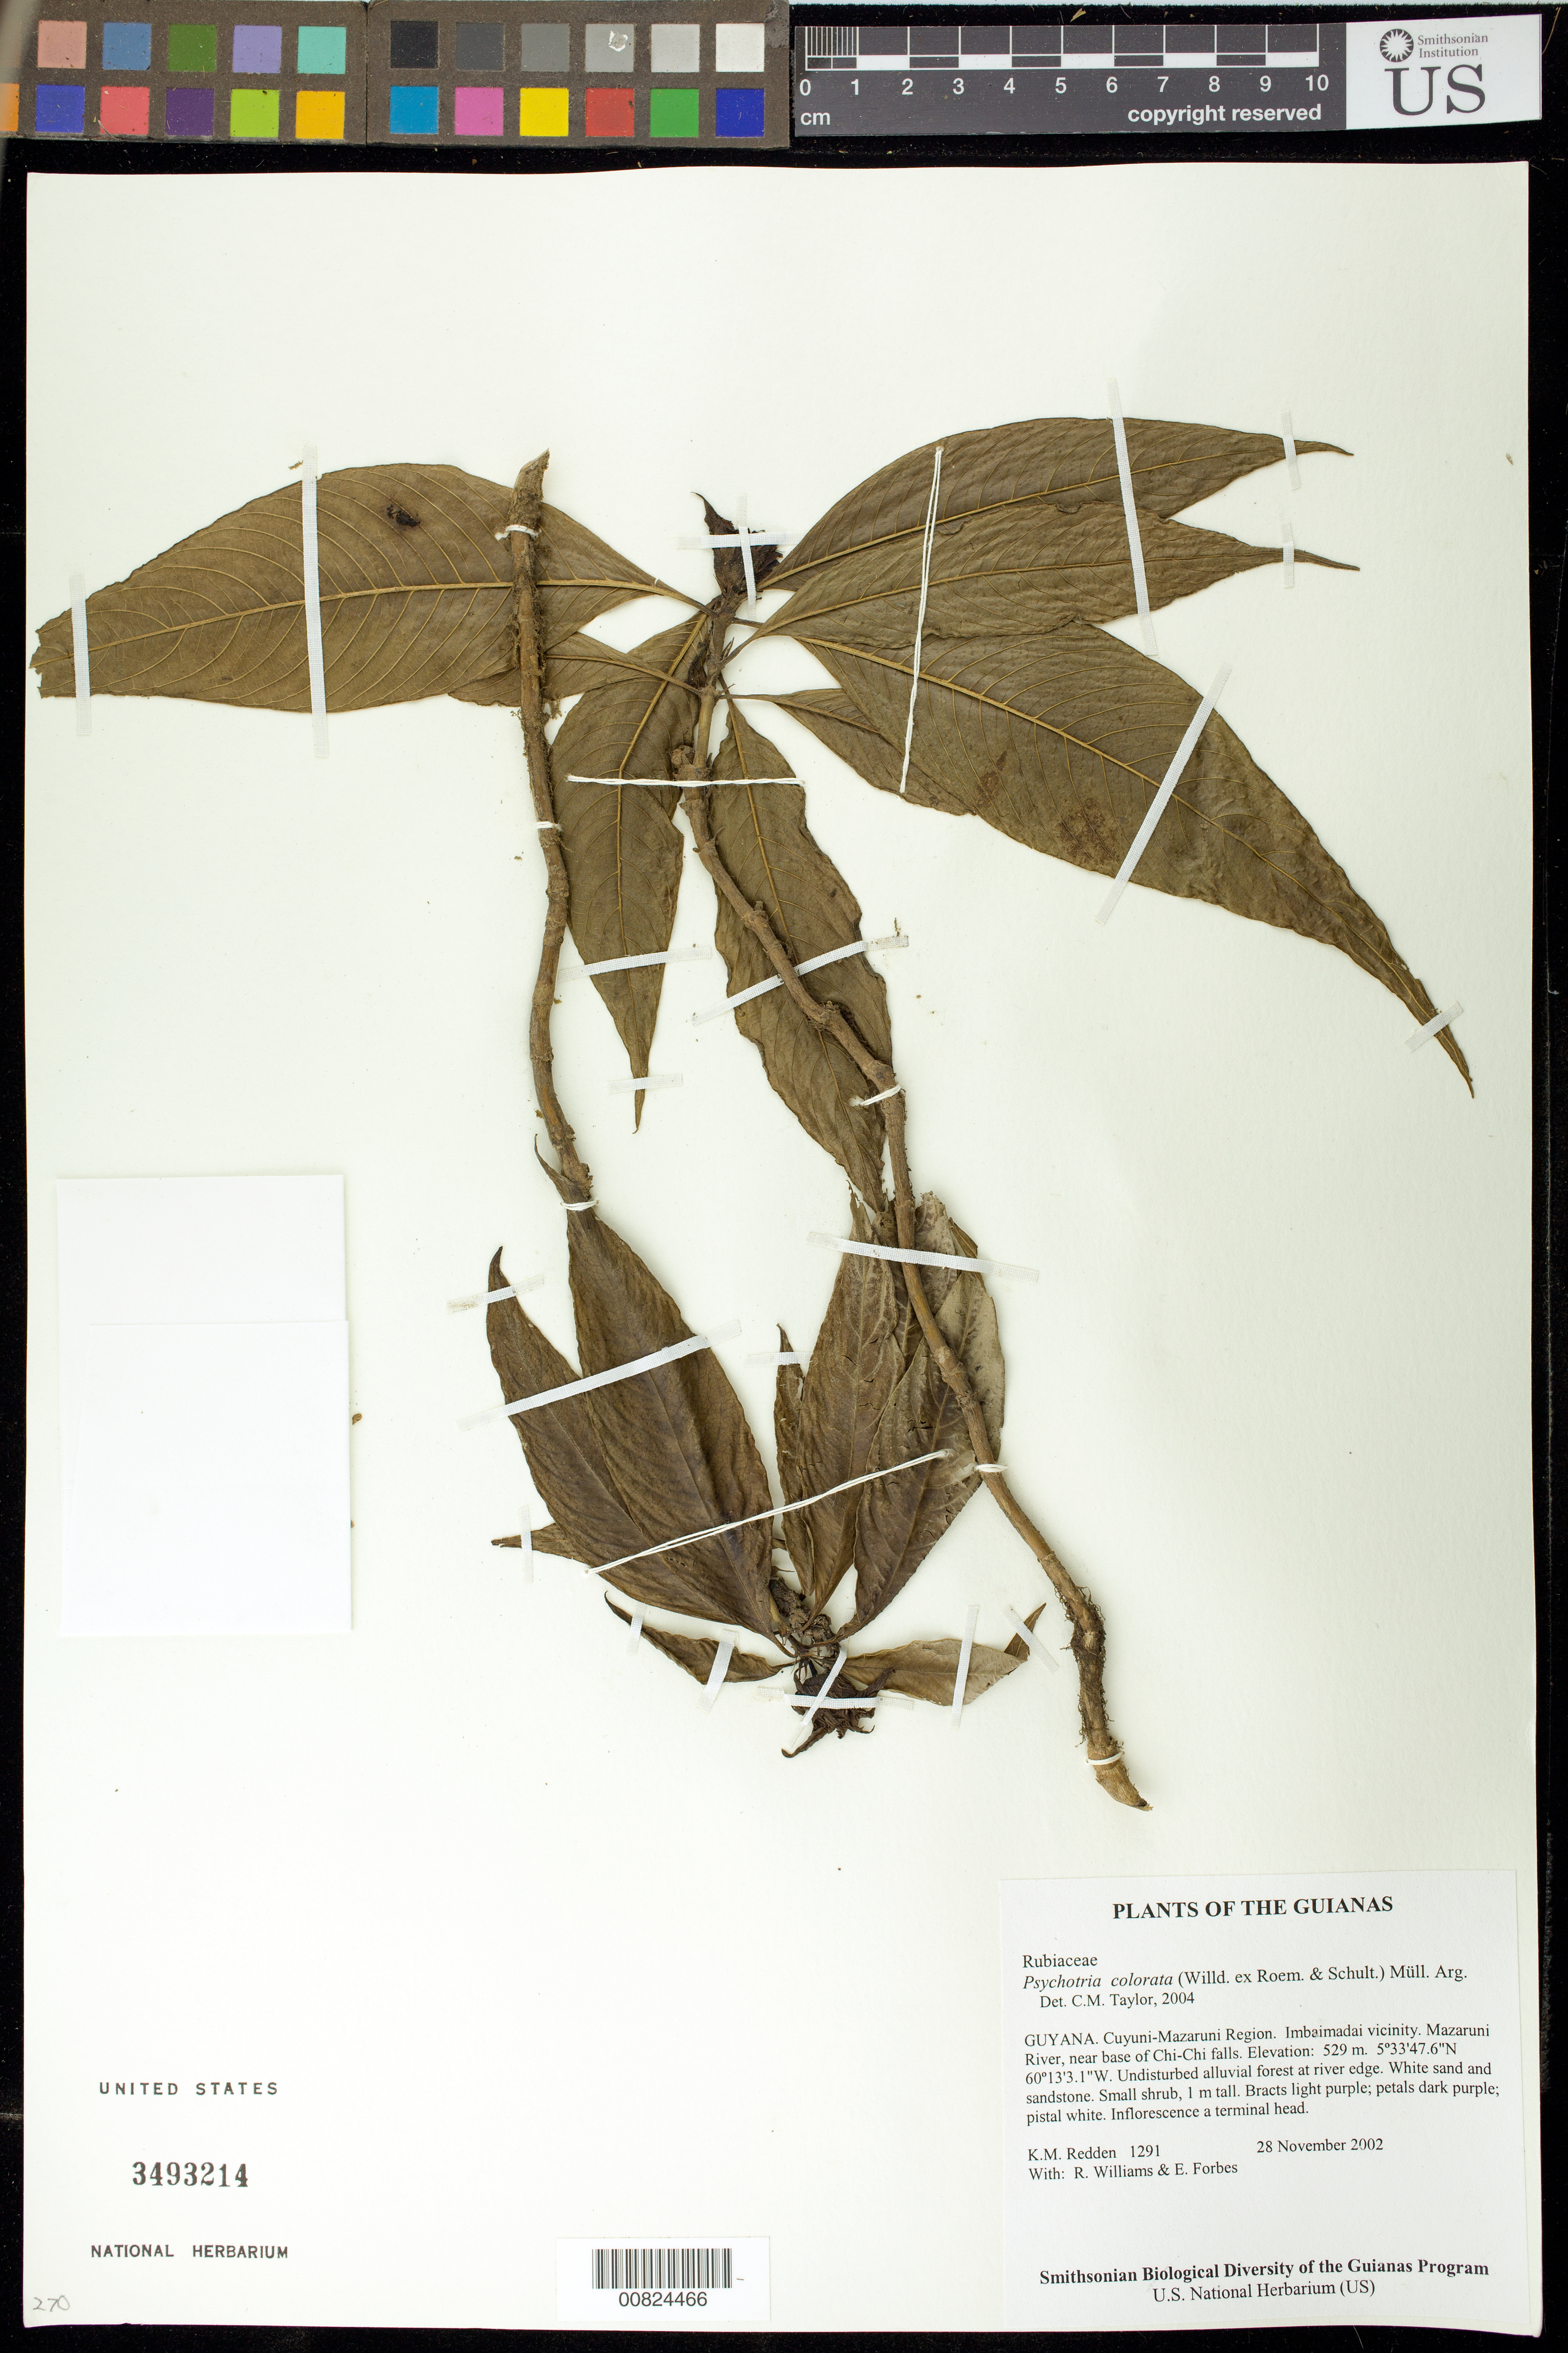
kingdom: Plantae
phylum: Tracheophyta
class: Magnoliopsida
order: Gentianales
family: Rubiaceae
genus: Palicourea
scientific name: Palicourea colorata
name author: (Hoffmanns. ex Roem. & Schult.) Delprete & J.H. Kirkbr.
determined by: Kirkbride, J. H., Jr.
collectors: K. M. Redden, R. Williams & E. Forbes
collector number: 1291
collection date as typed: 28 November 2002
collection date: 2002-11-28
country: Guyana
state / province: Cuyuni-Mazaruni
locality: Imbaimadai vicinity. Mazaruni River, near base of Chi-Chi falls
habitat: Undisturbed alluvial forest at river edge. White sand and sandstone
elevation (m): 529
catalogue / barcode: US 3493214